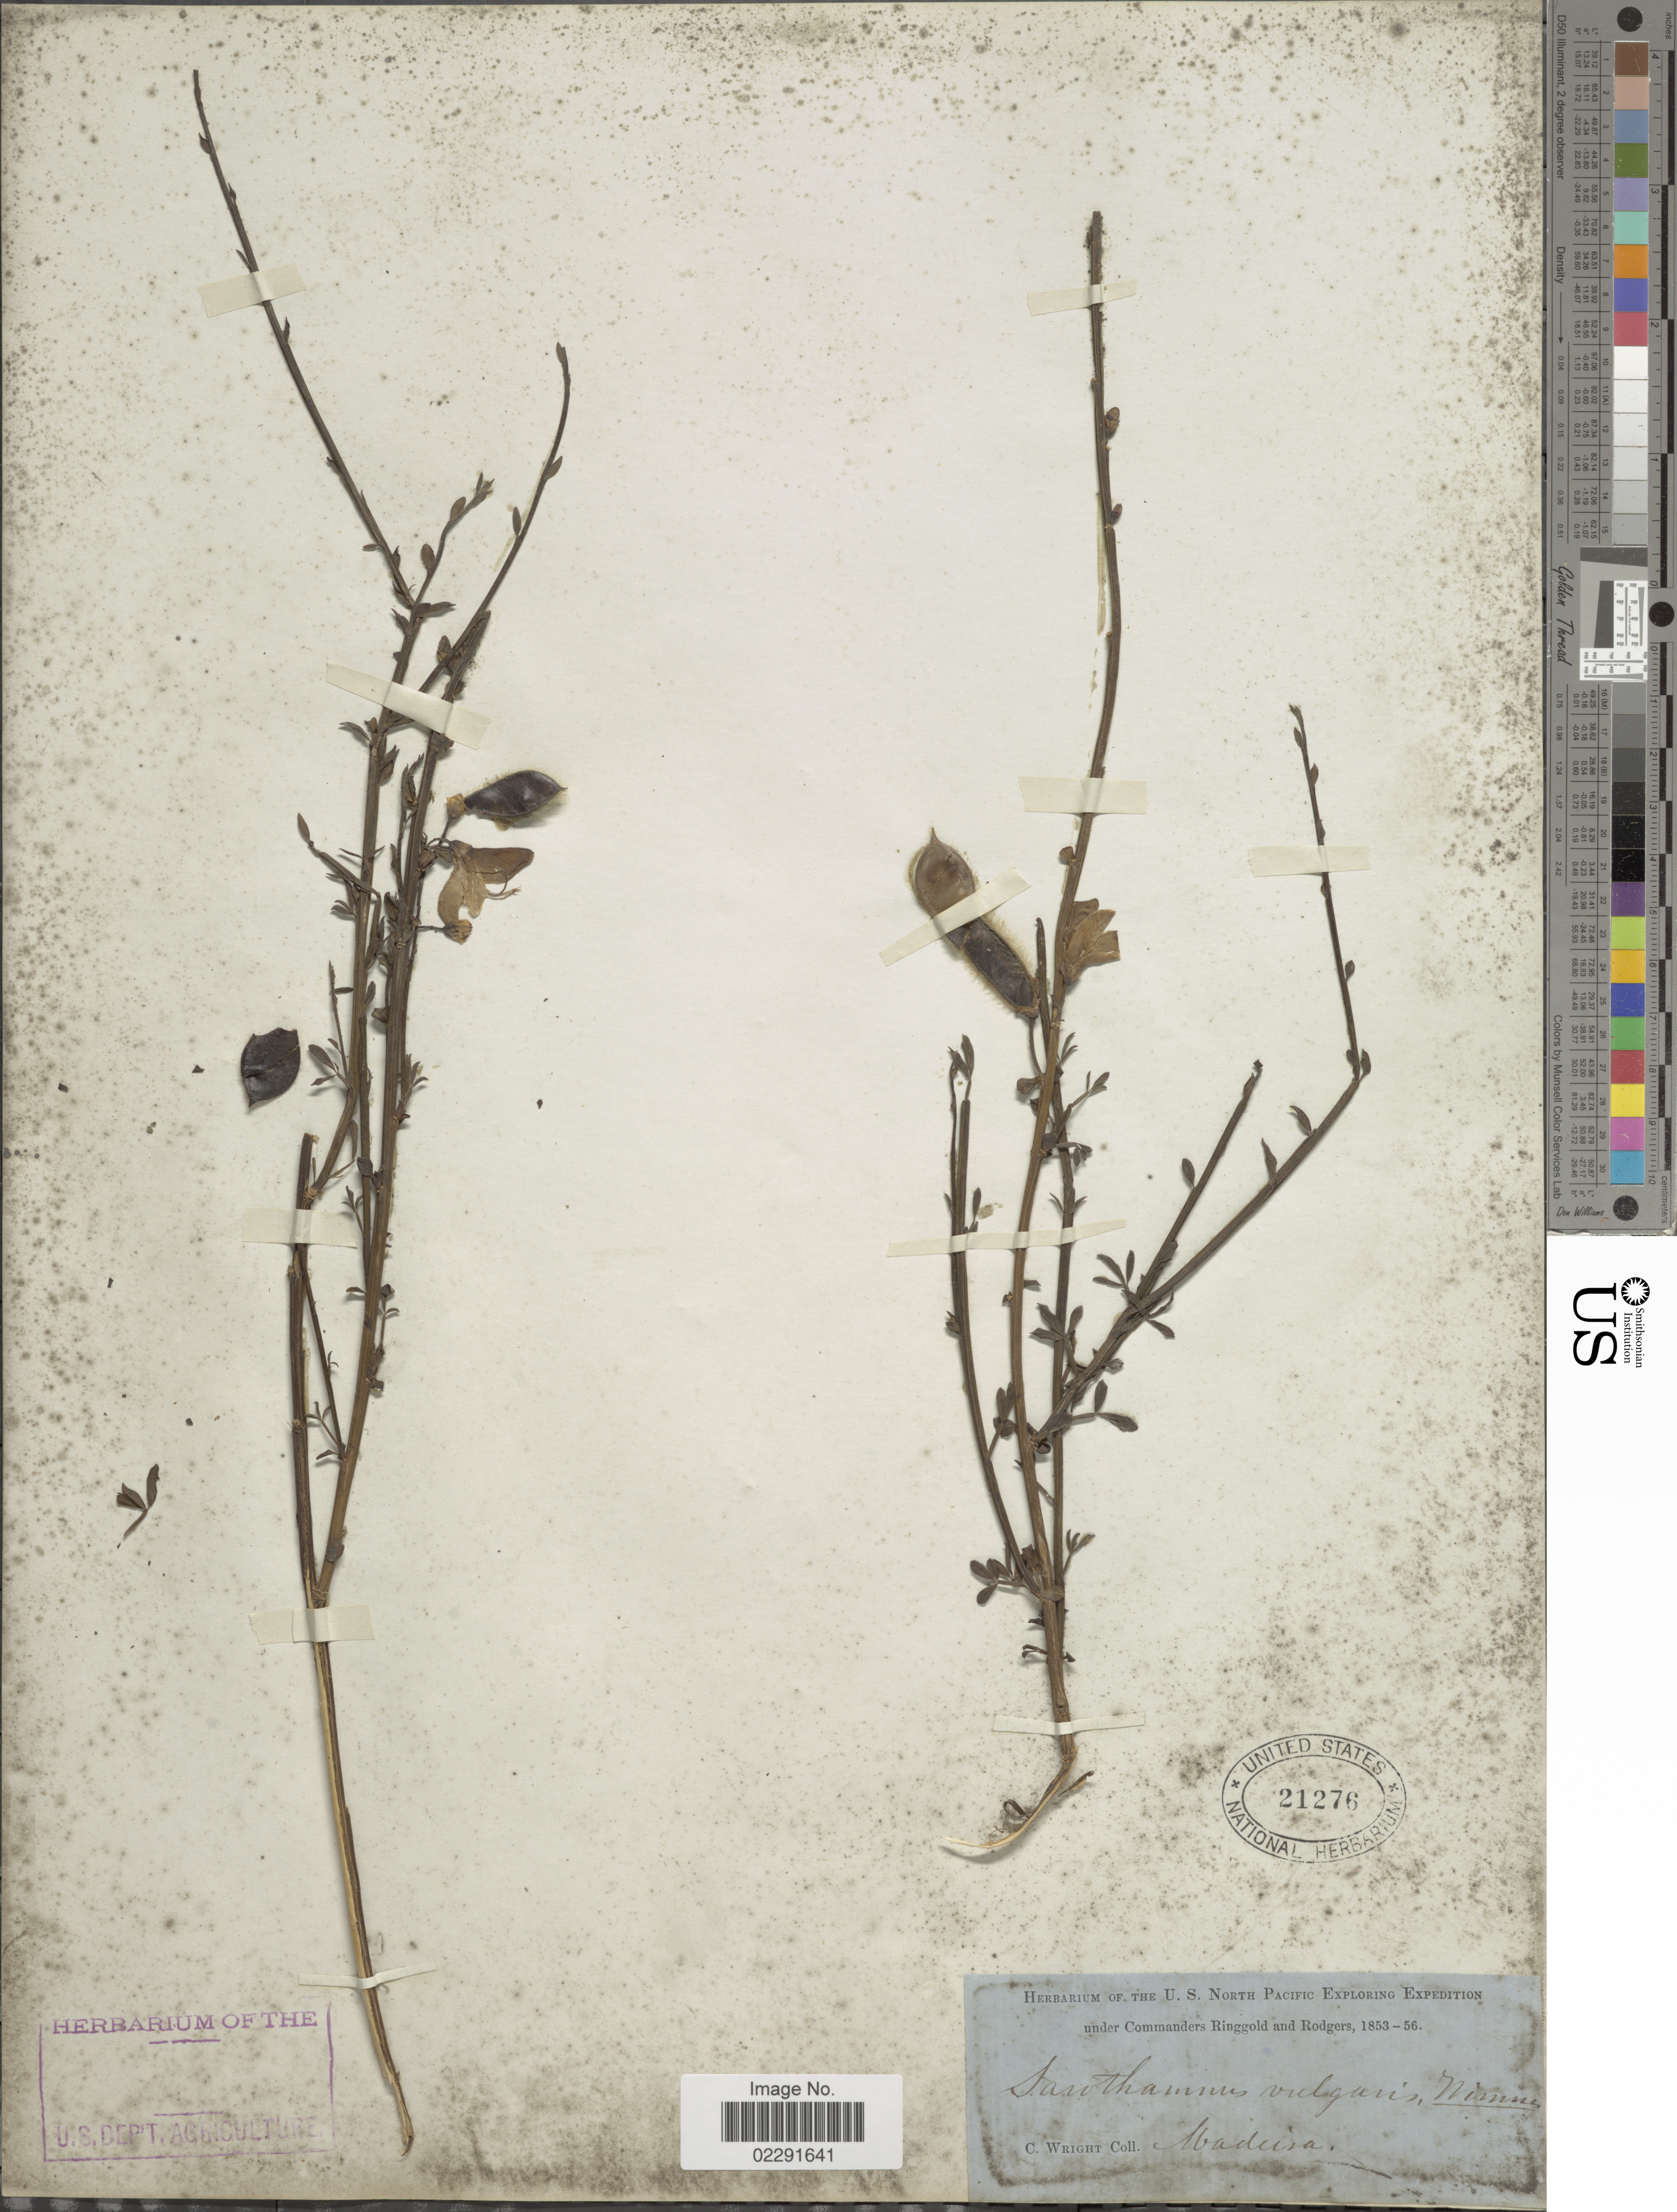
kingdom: Plantae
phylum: Tracheophyta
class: Magnoliopsida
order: Fabales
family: Fabaceae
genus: Cytisus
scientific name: Cytisus scoparius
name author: (L.) Link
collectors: C. Wright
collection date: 1853/1856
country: Portugal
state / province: Madeira (Aut. Reg.)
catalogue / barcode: US 21276